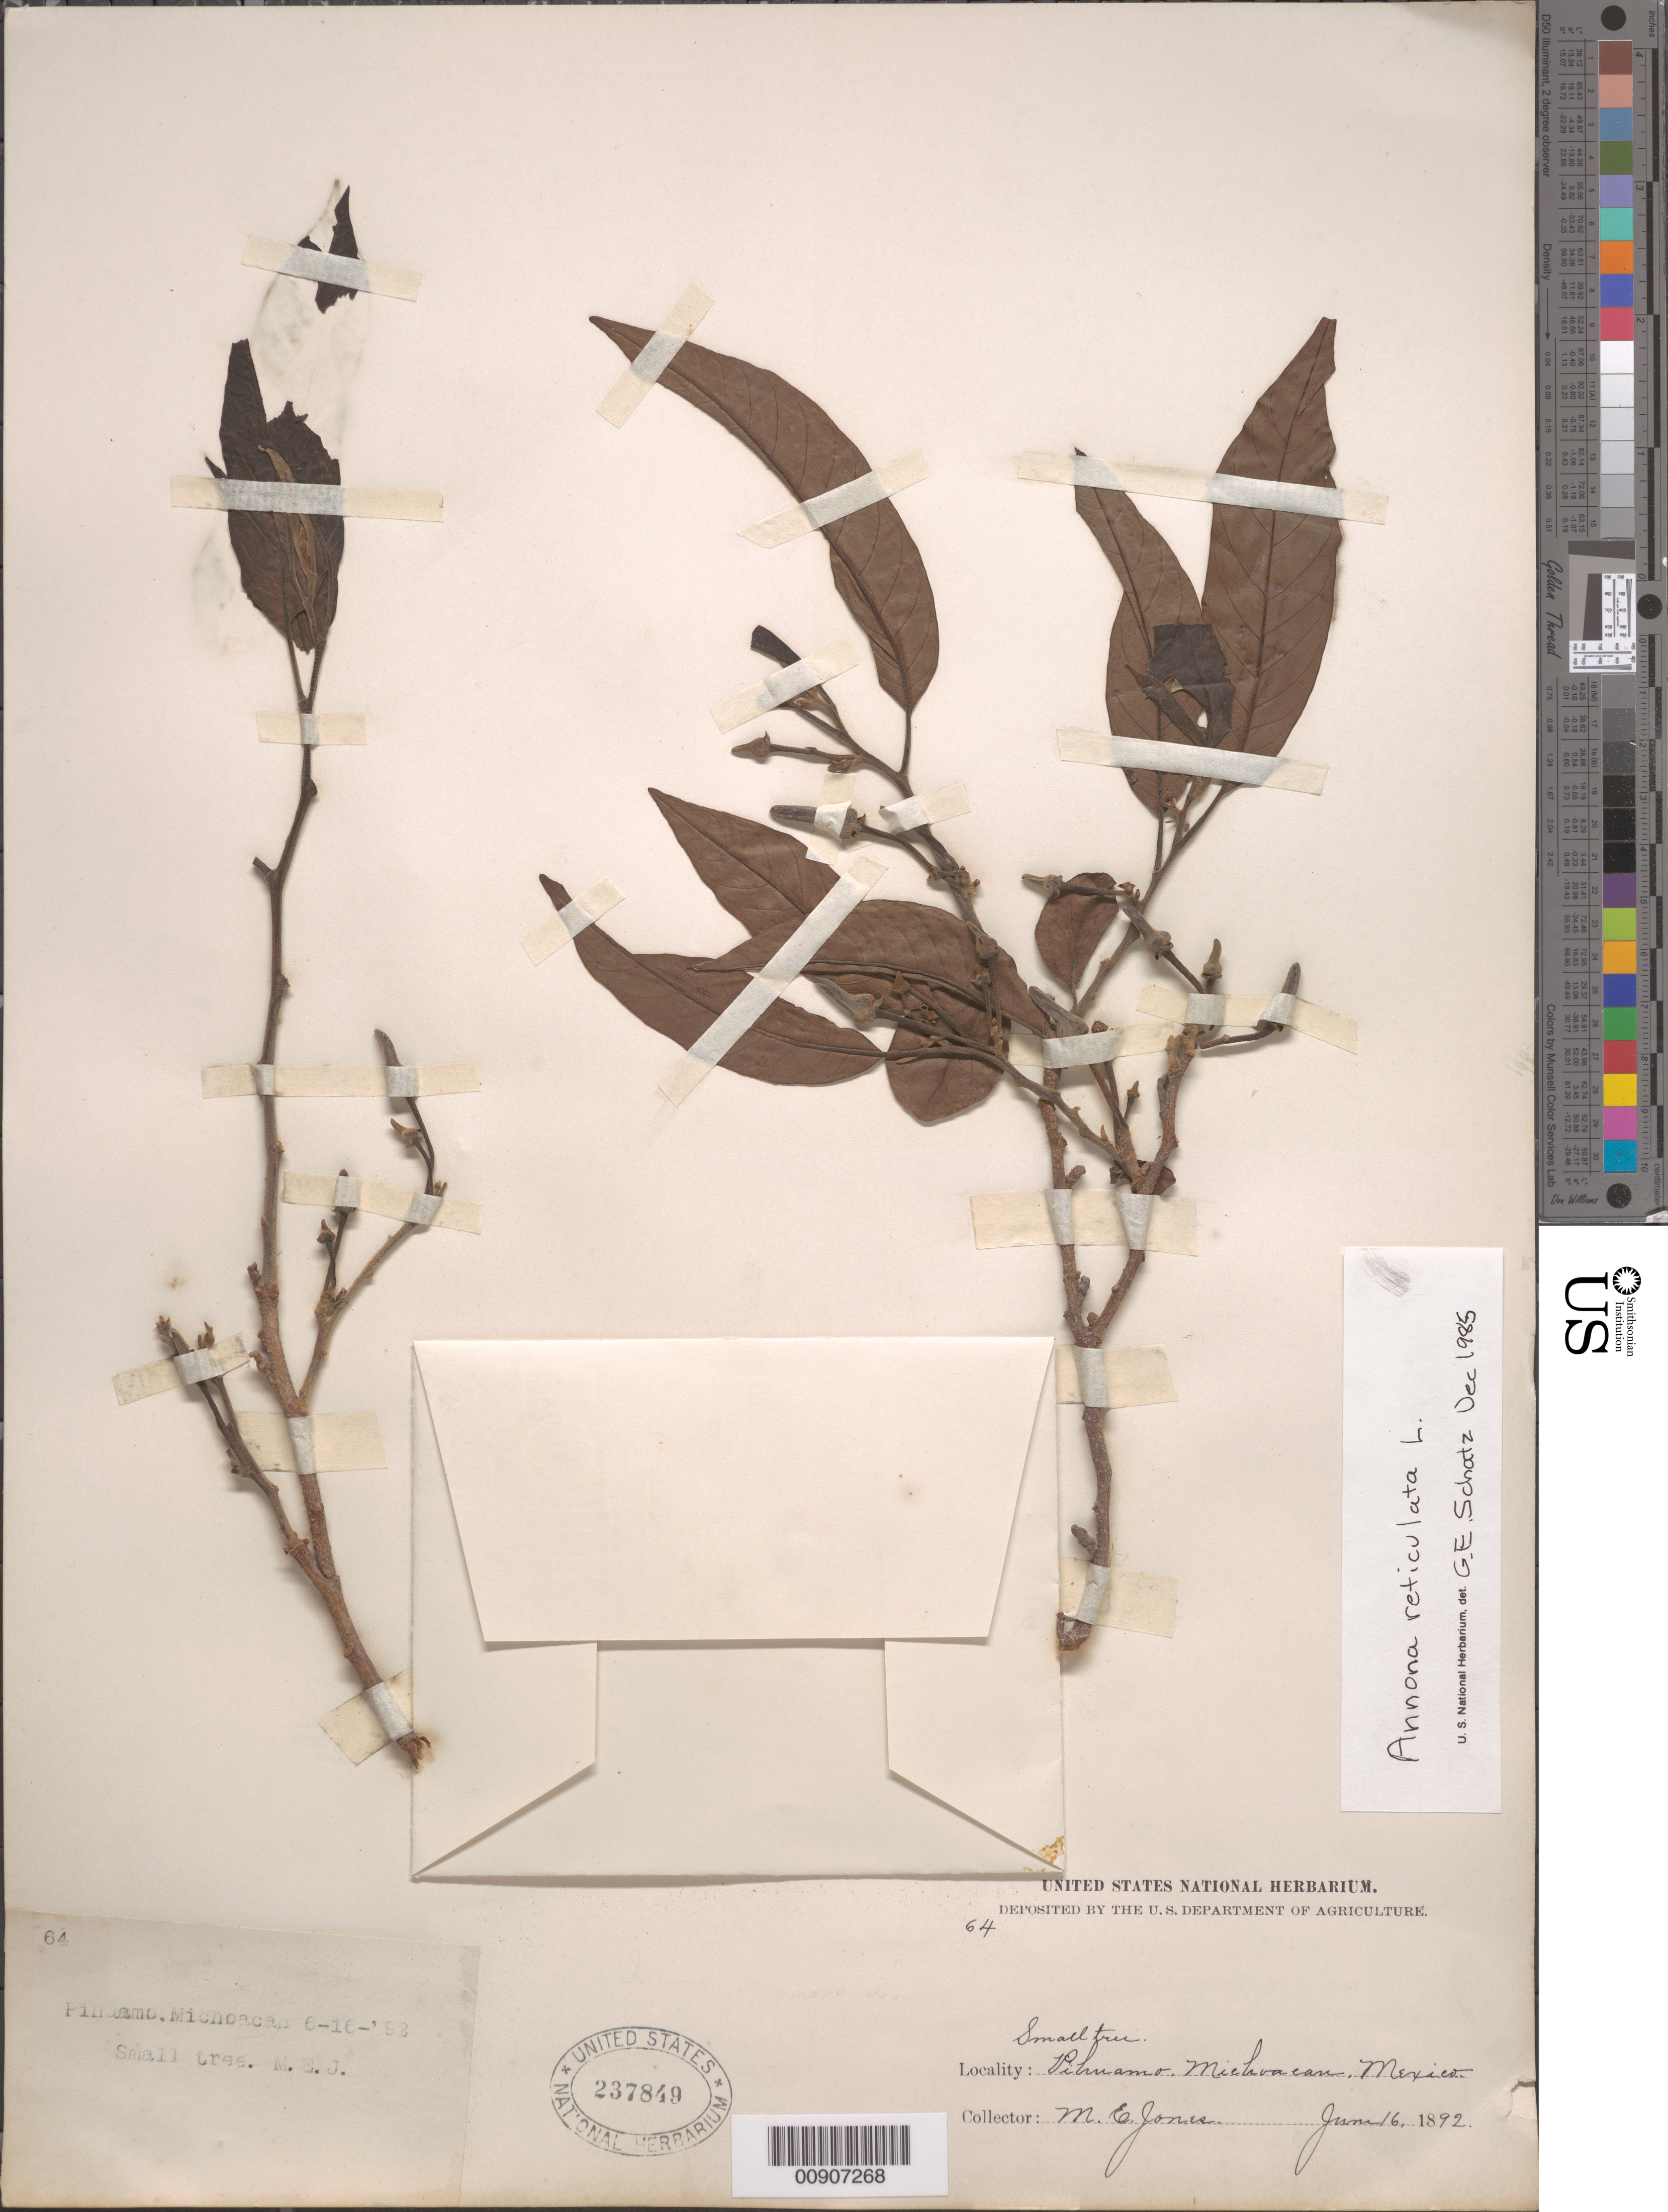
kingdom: Plantae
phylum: Tracheophyta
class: Magnoliopsida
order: Magnoliales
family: Annonaceae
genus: Annona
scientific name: Annona reticulata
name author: L.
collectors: M. E. Jones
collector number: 64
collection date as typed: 16 Jun 1892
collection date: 1892-06-16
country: Mexico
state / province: Michoacán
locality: Pihuamo, Michoacán.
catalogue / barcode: US 237849